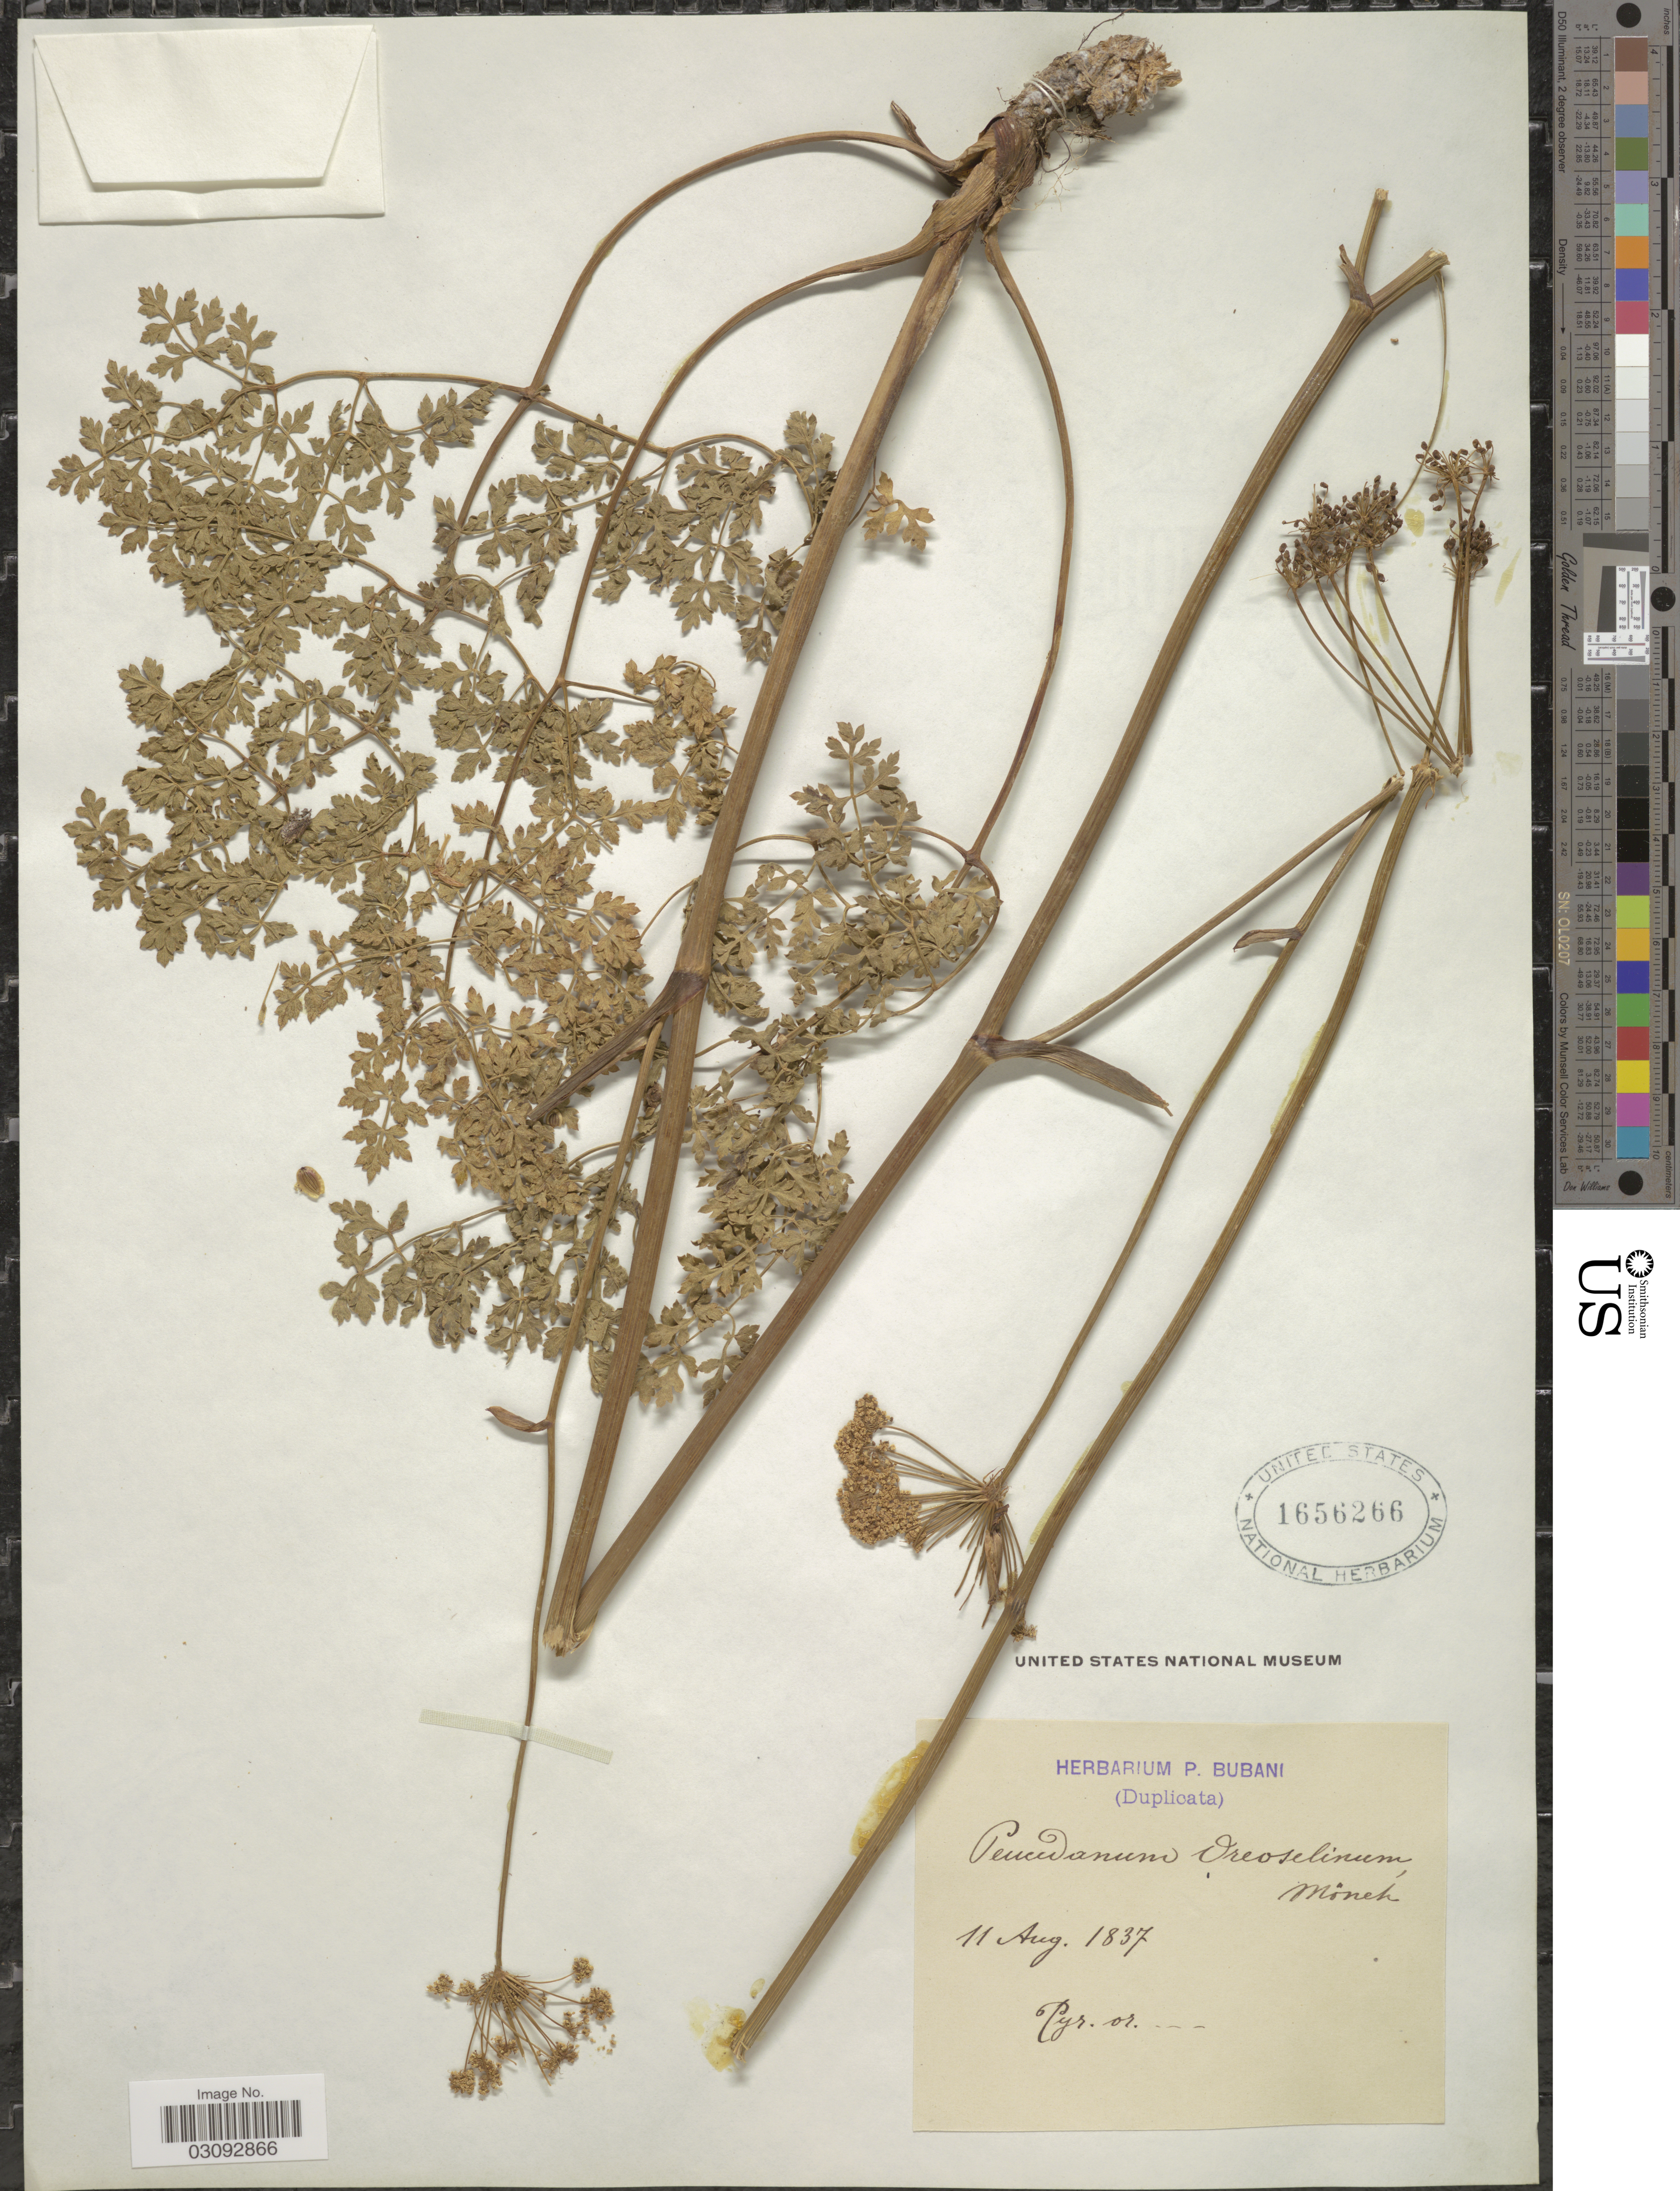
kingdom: Plantae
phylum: Tracheophyta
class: Magnoliopsida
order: Apiales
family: Apiaceae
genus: Peucedanum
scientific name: Peucedanum oreoselinum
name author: (L.) Moench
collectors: ex herb. P. Bubani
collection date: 1837-08-11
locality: Pyr. or.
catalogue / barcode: US 1656266